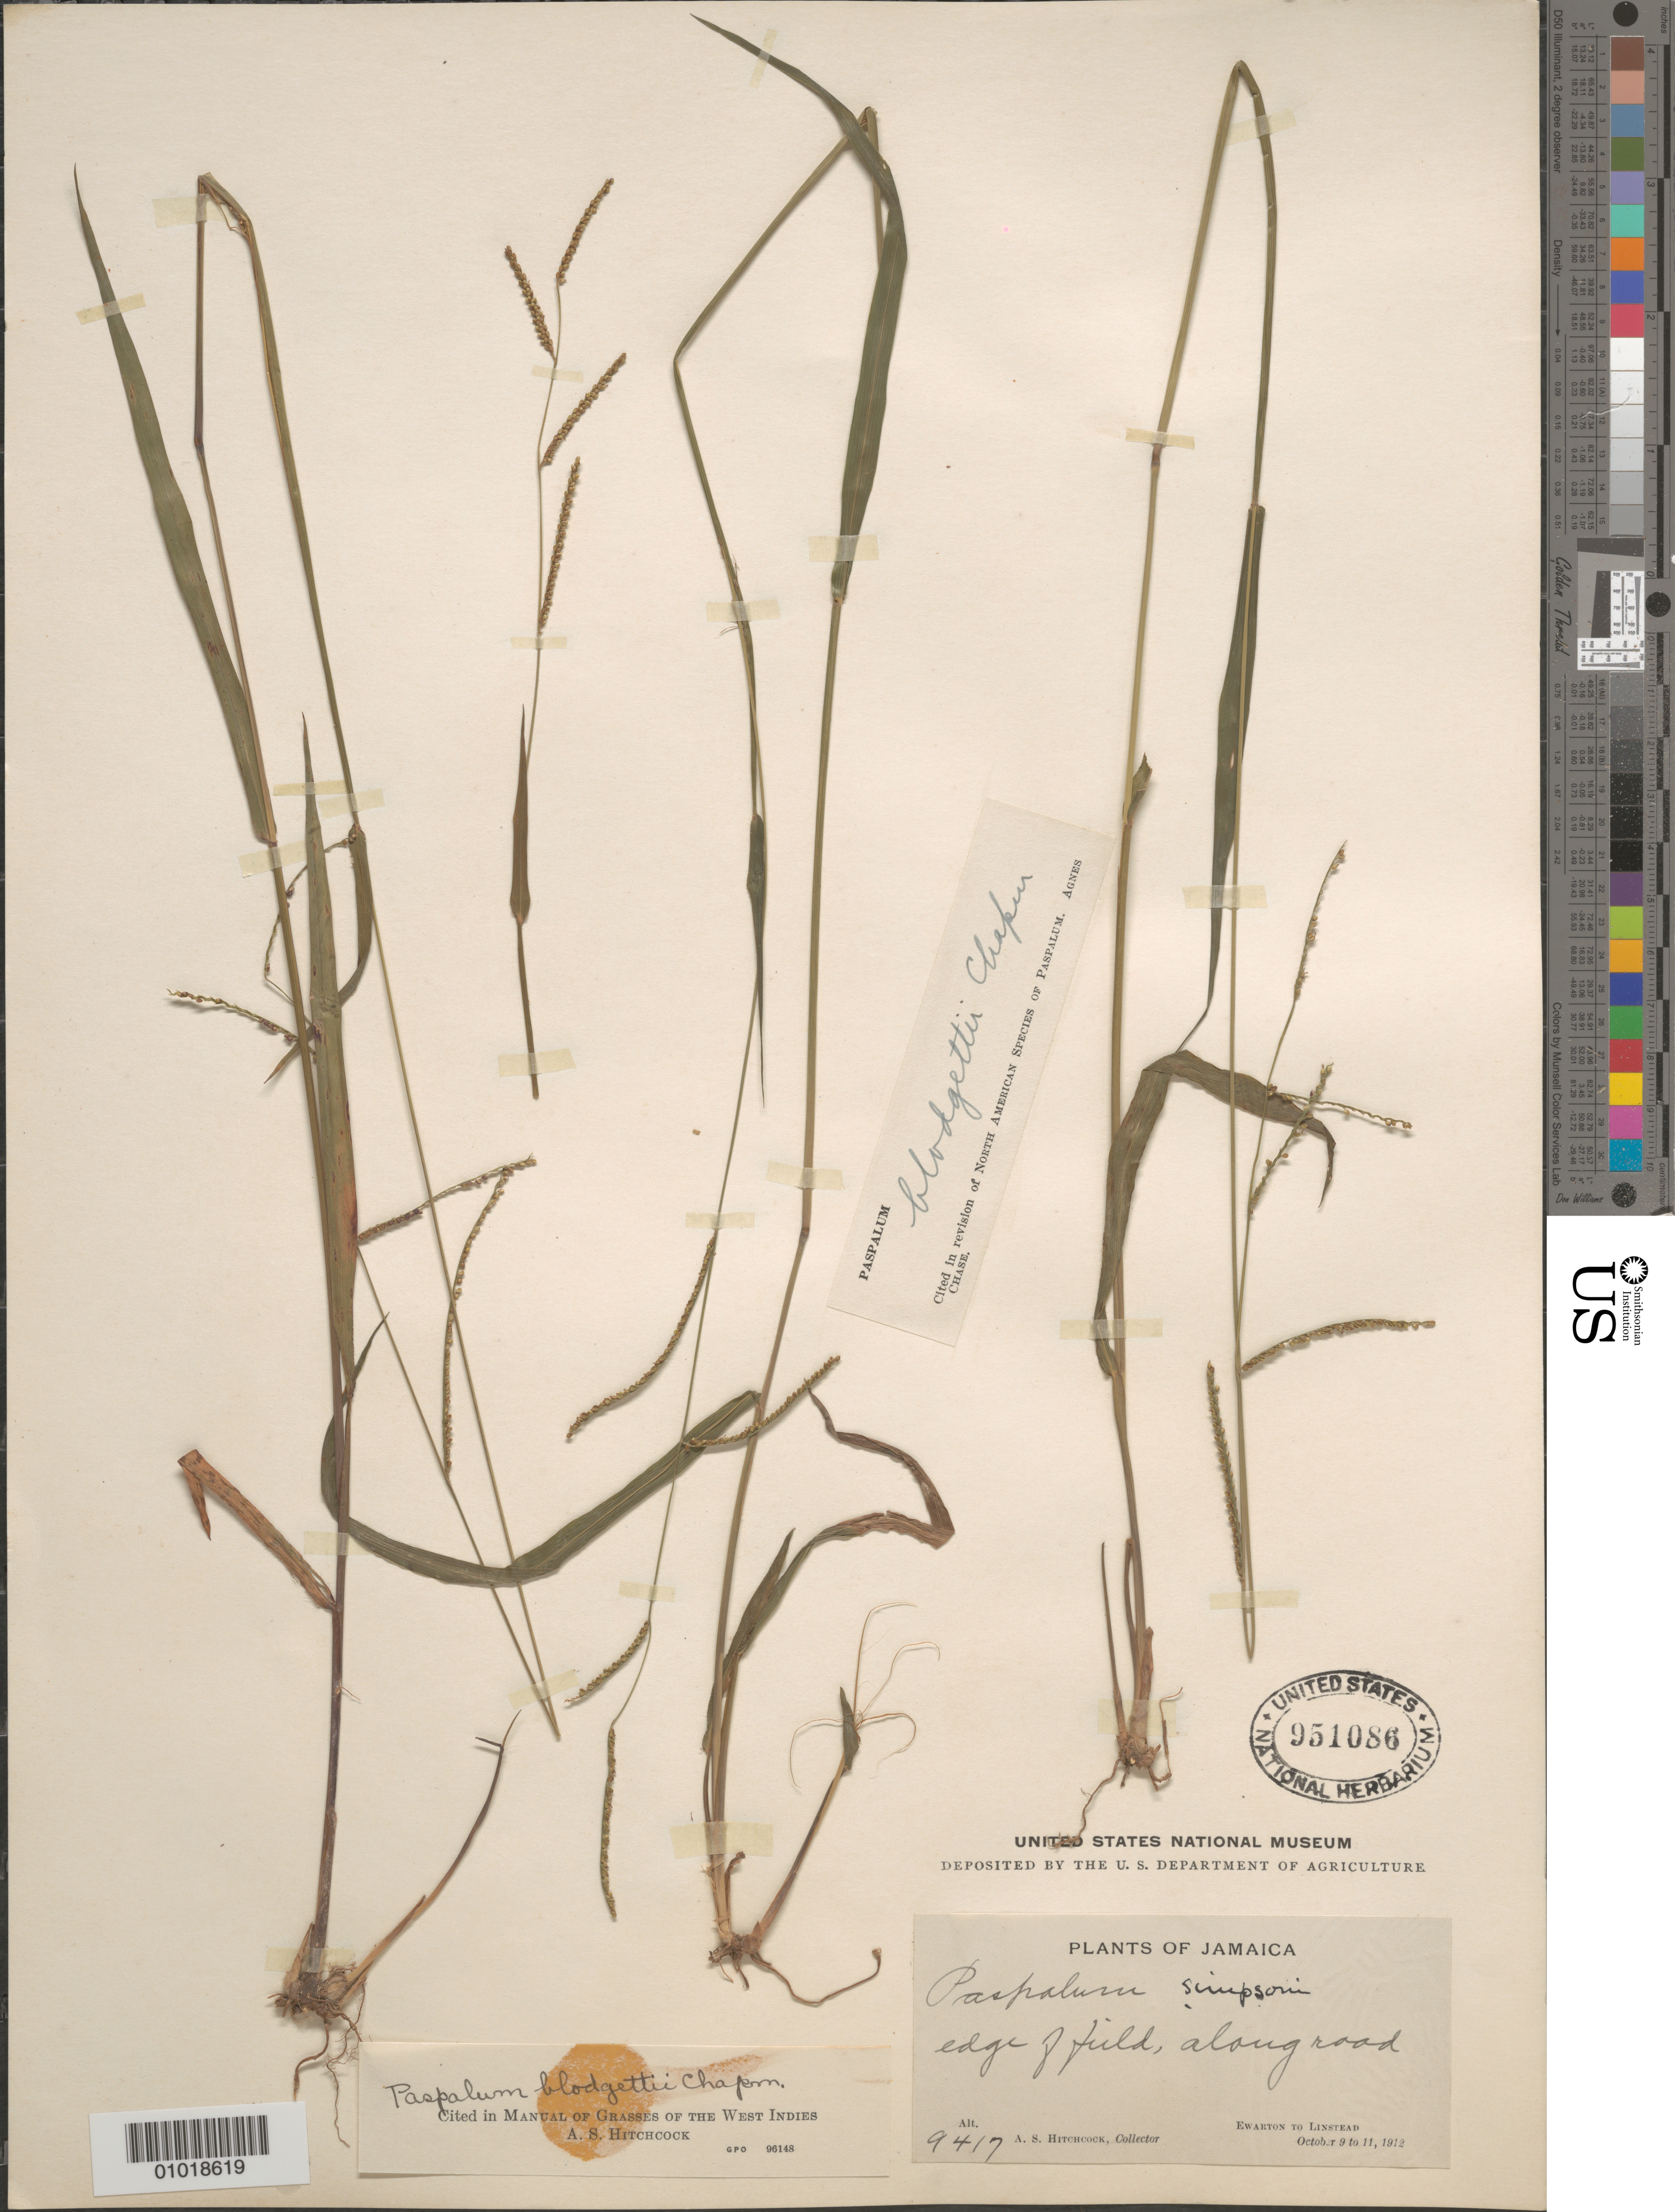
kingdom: Plantae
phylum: Tracheophyta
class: Liliopsida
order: Poales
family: Poaceae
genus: Paspalum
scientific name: Paspalum blodgettii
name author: Chapm.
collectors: A. S. Hitchcock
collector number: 9417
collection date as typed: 09 Oct 1912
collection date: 1912-10-09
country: Jamaica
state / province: Saint Catherine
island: Jamaica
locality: Edge of rd along field, Ewarton to Linstead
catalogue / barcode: US 951086